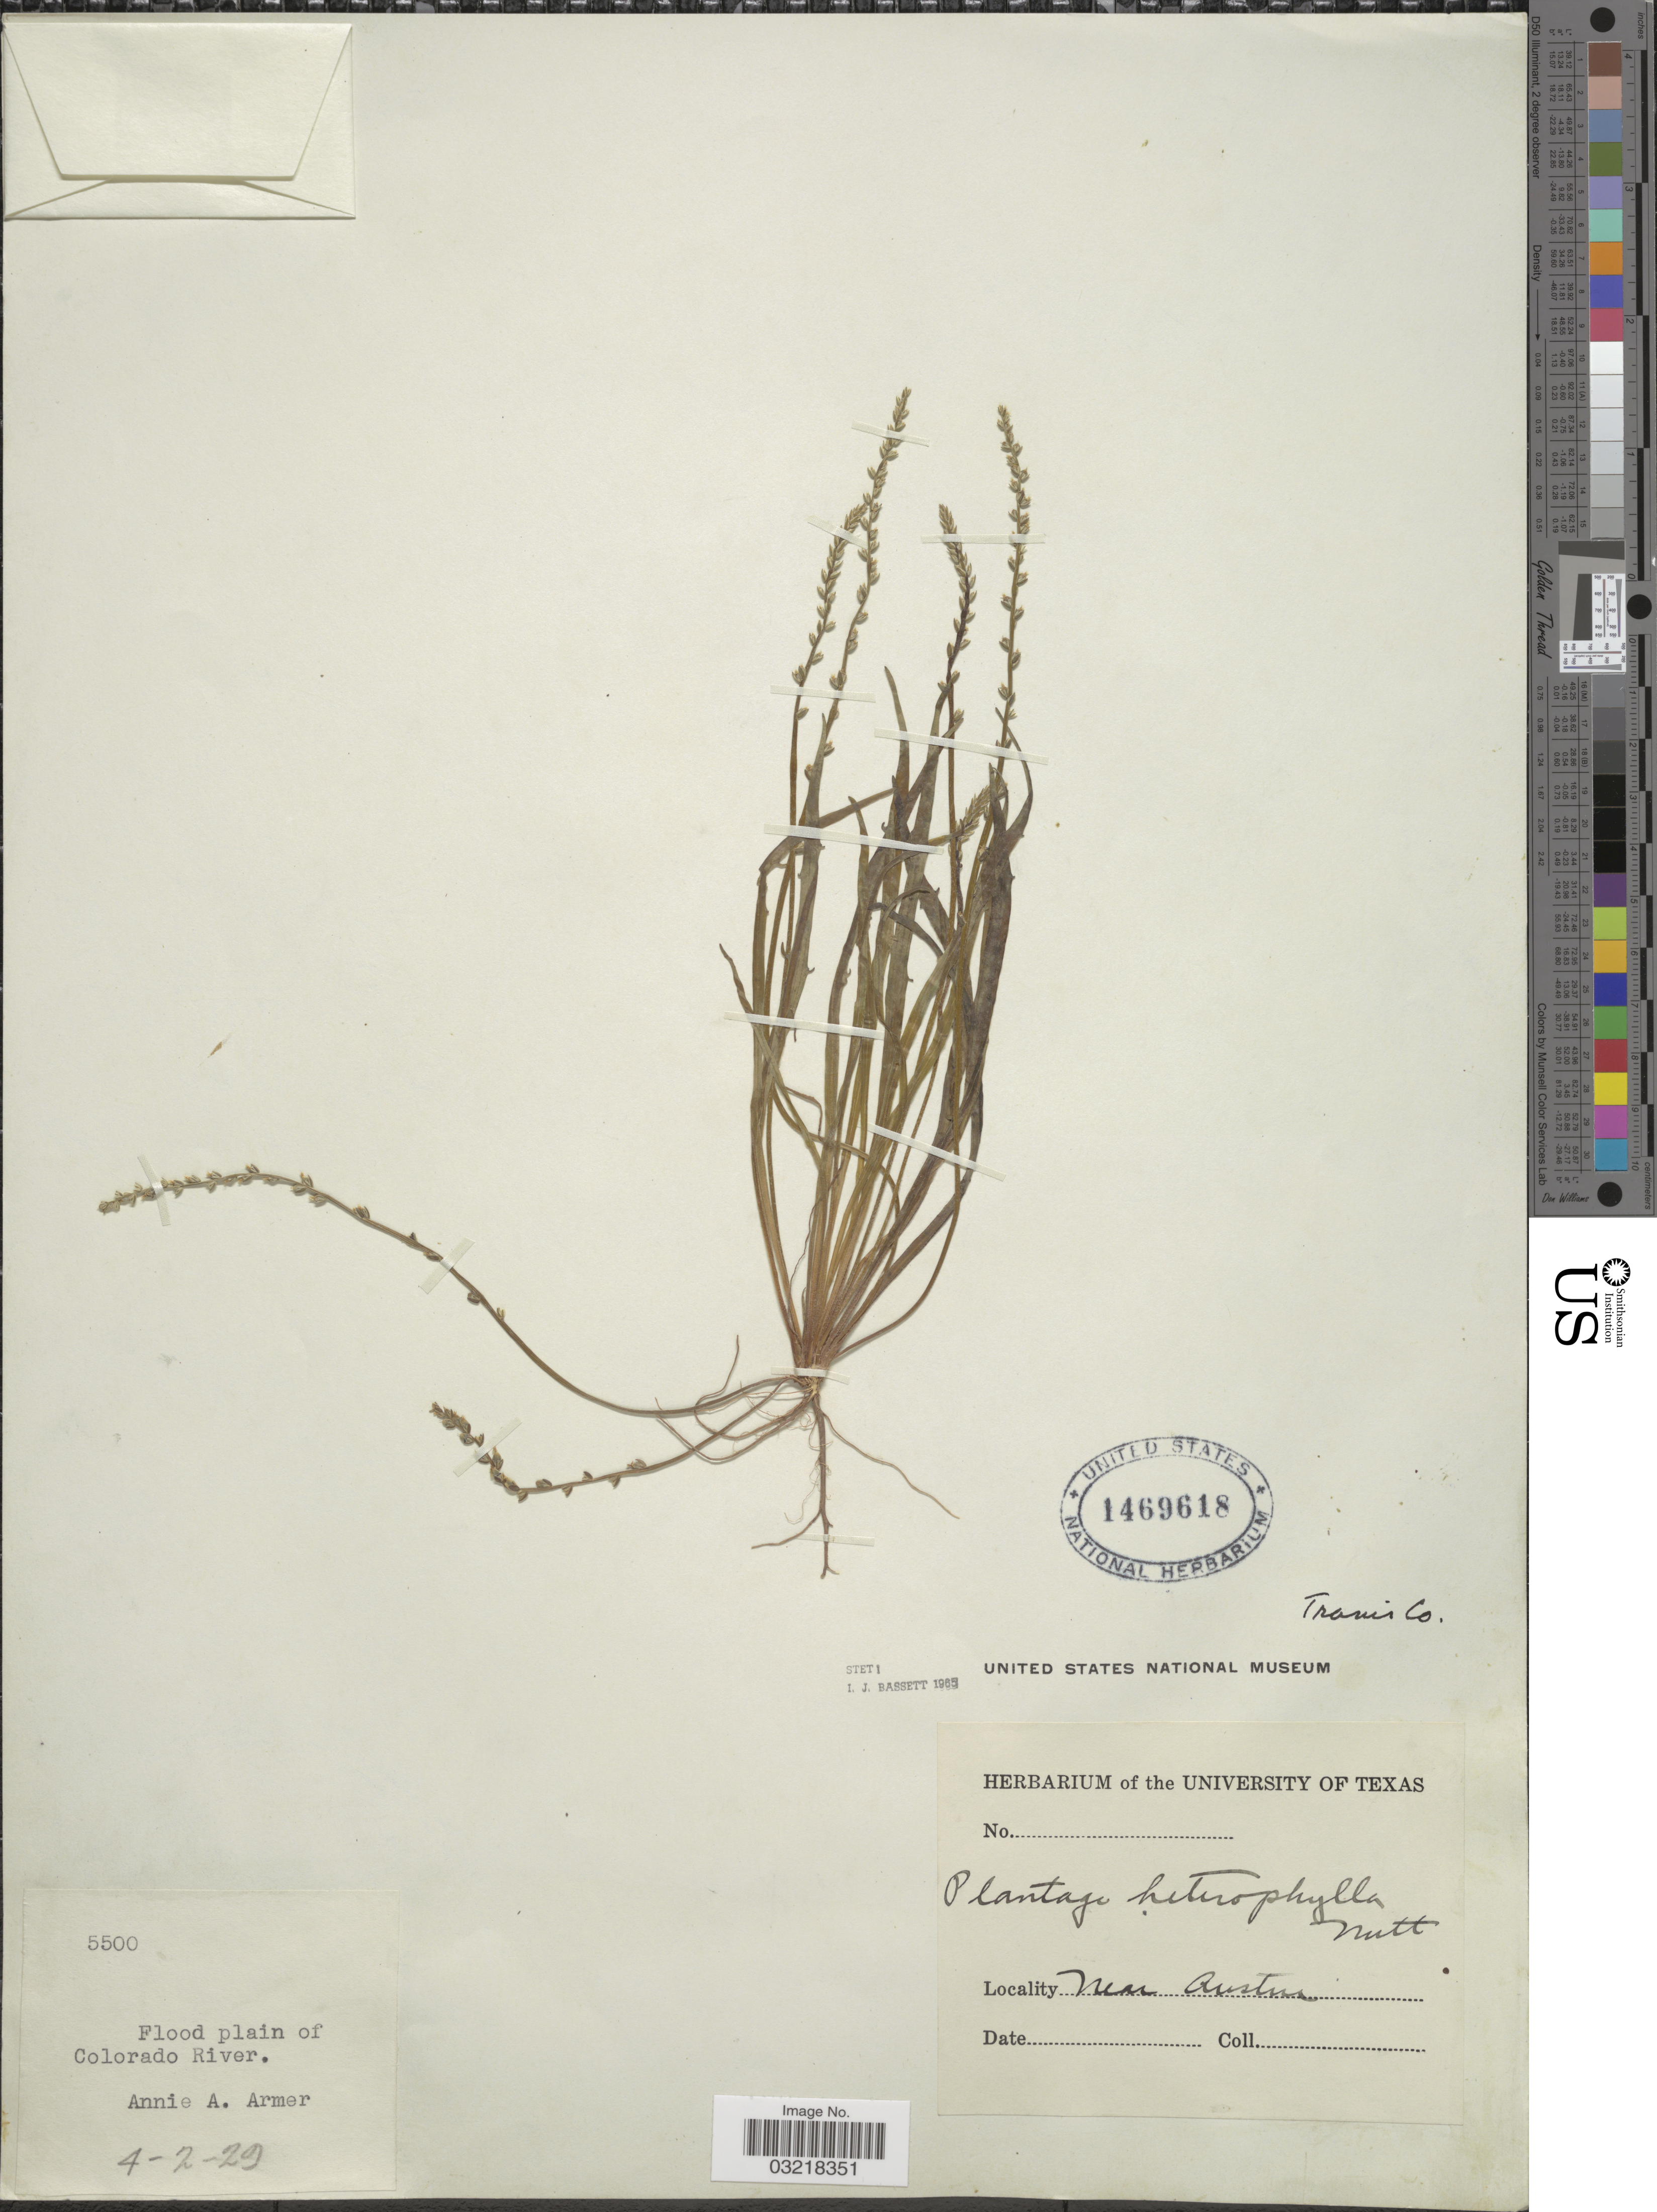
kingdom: Plantae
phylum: Tracheophyta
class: Magnoliopsida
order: Lamiales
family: Plantaginaceae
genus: Plantago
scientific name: Plantago heterophylla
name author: Nutt.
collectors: A. Armer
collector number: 5500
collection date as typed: Transcribed d/m/y: 2/4/29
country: United States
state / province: Texas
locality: Flood plain of Colorado River. Near Austin. Travis Co.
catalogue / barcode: US 1469618